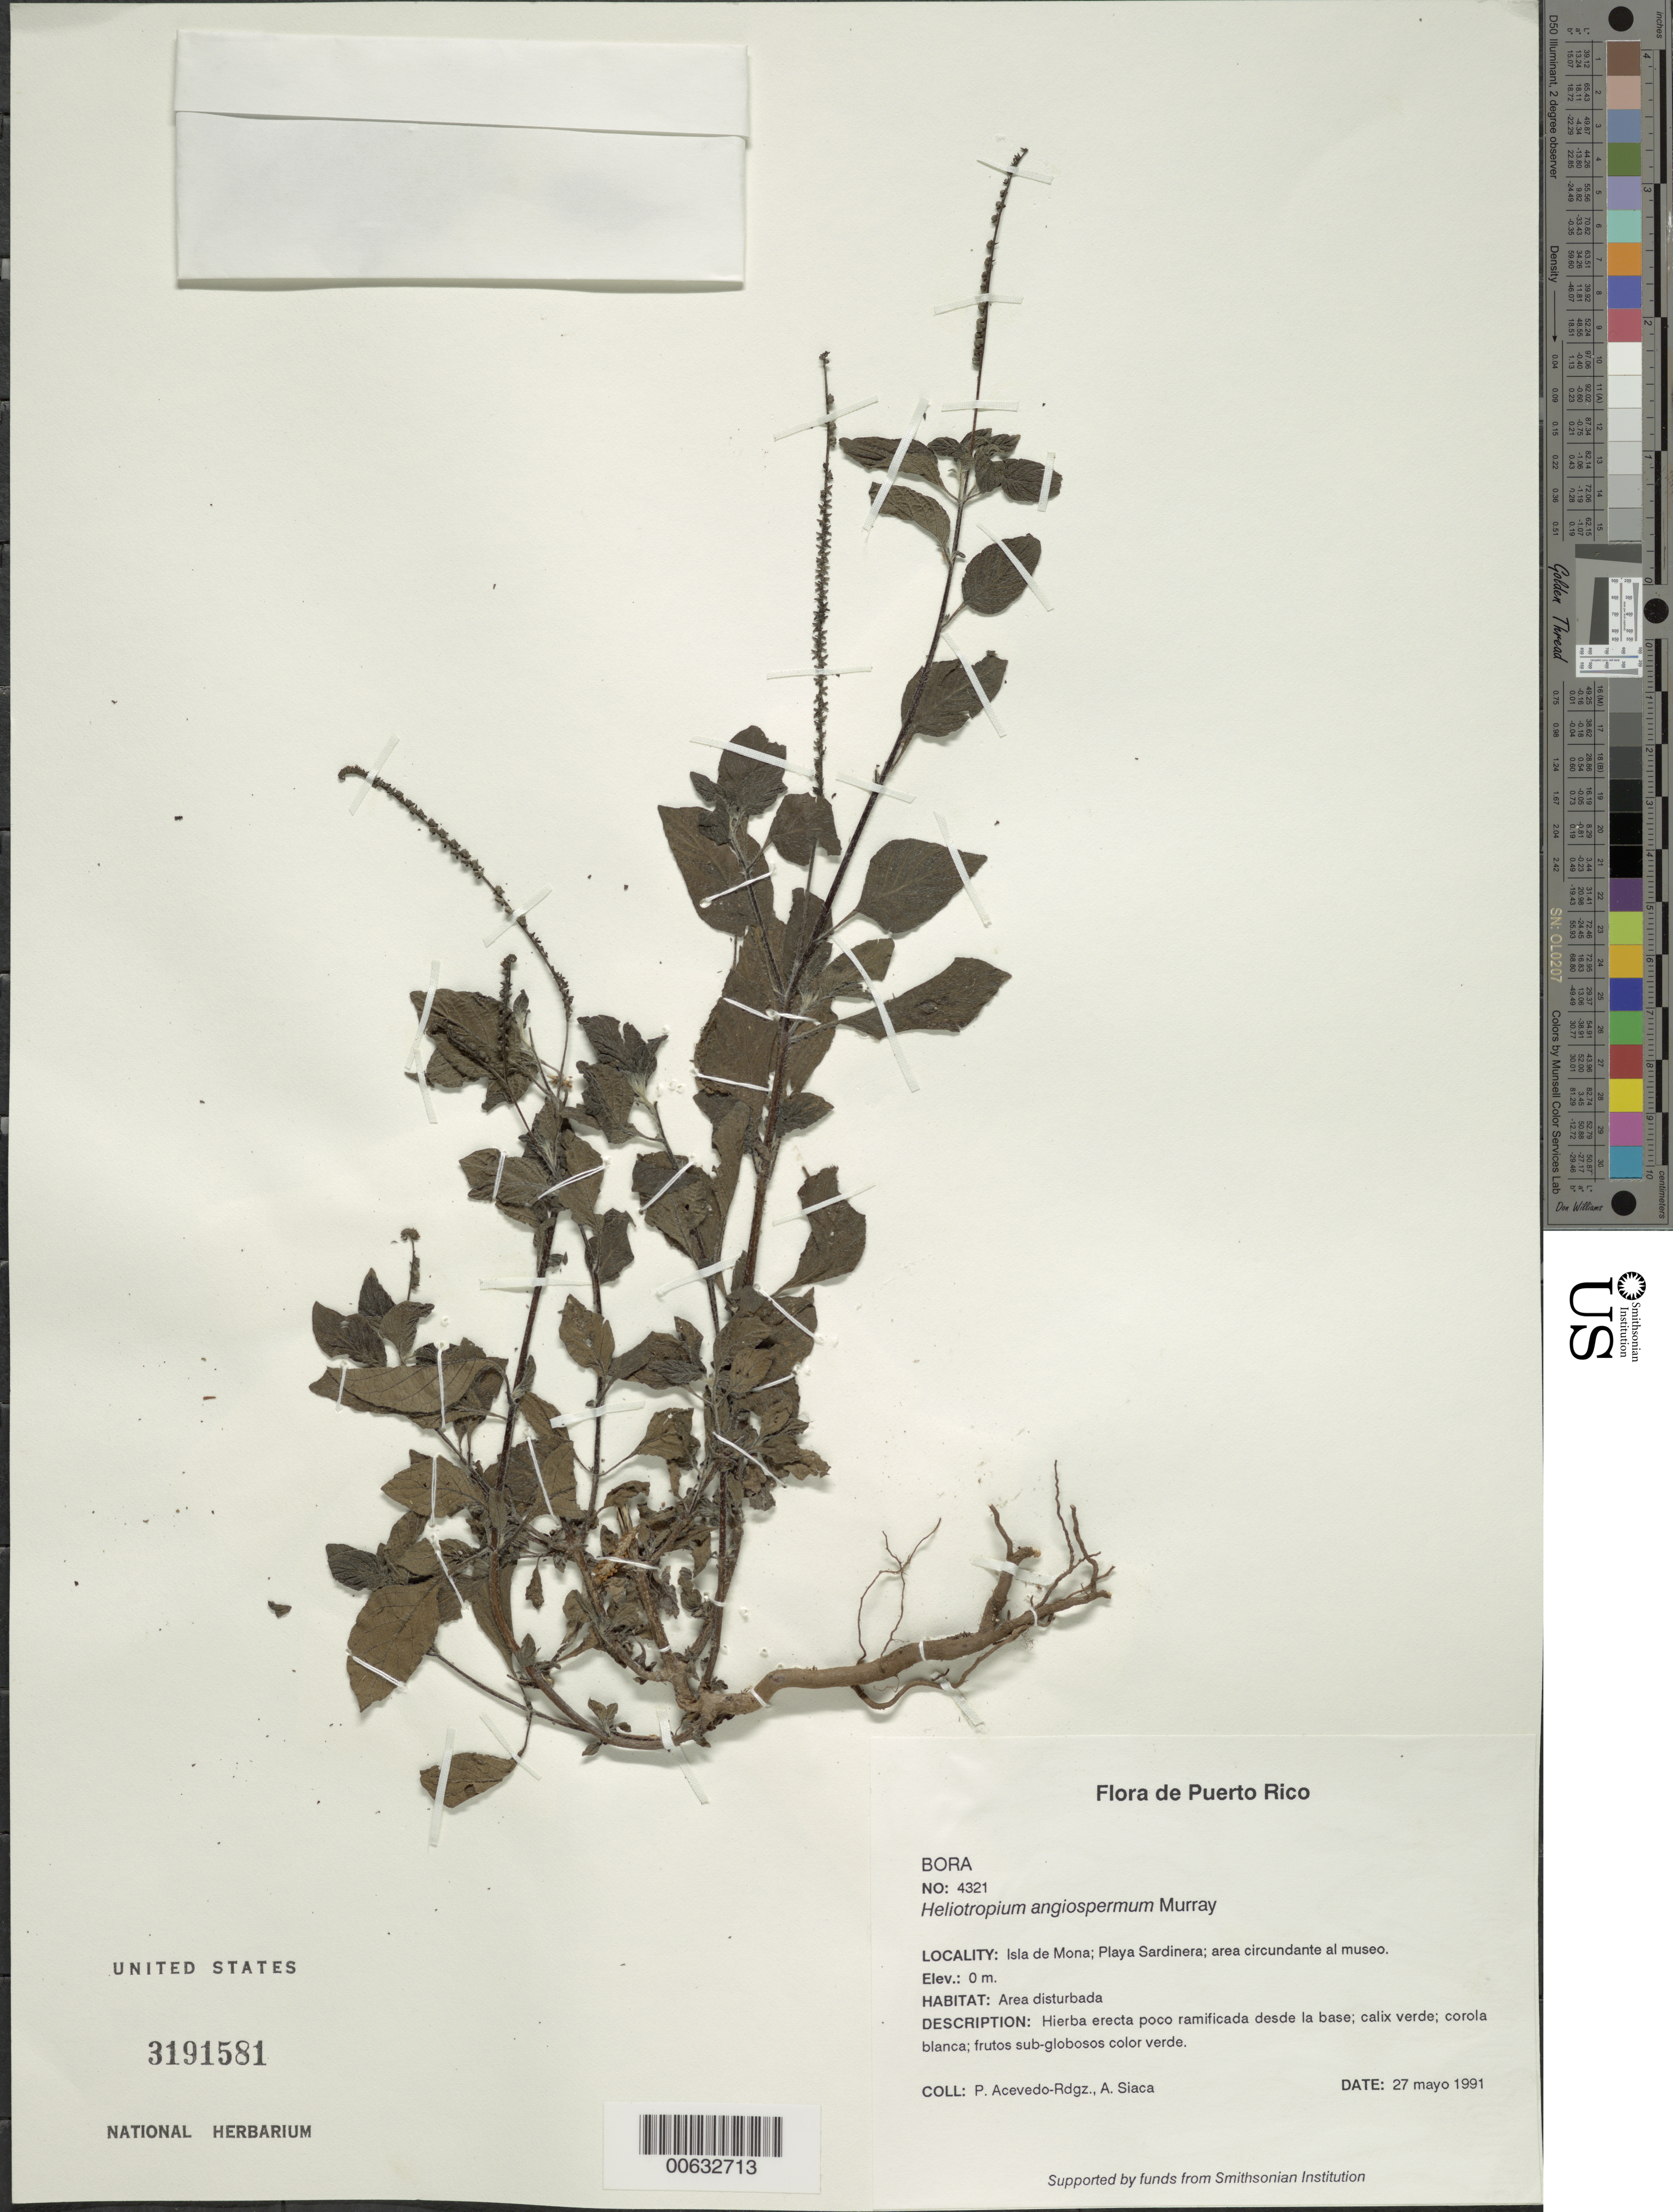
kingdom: Plantae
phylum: Tracheophyta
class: Magnoliopsida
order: Boraginales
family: Heliotropiaceae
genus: Heliotropium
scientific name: Heliotropium angiospermum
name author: Murray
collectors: P. Acevedo-Rodr. & A. Siaca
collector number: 4321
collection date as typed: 27 May 1991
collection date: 1991-05-27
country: Puerto Rico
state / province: Mayaguëz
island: Mona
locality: Isla de Mona; Playa Sardinera; area circundante al museo.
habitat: Area disturbada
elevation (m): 0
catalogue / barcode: US 3191581